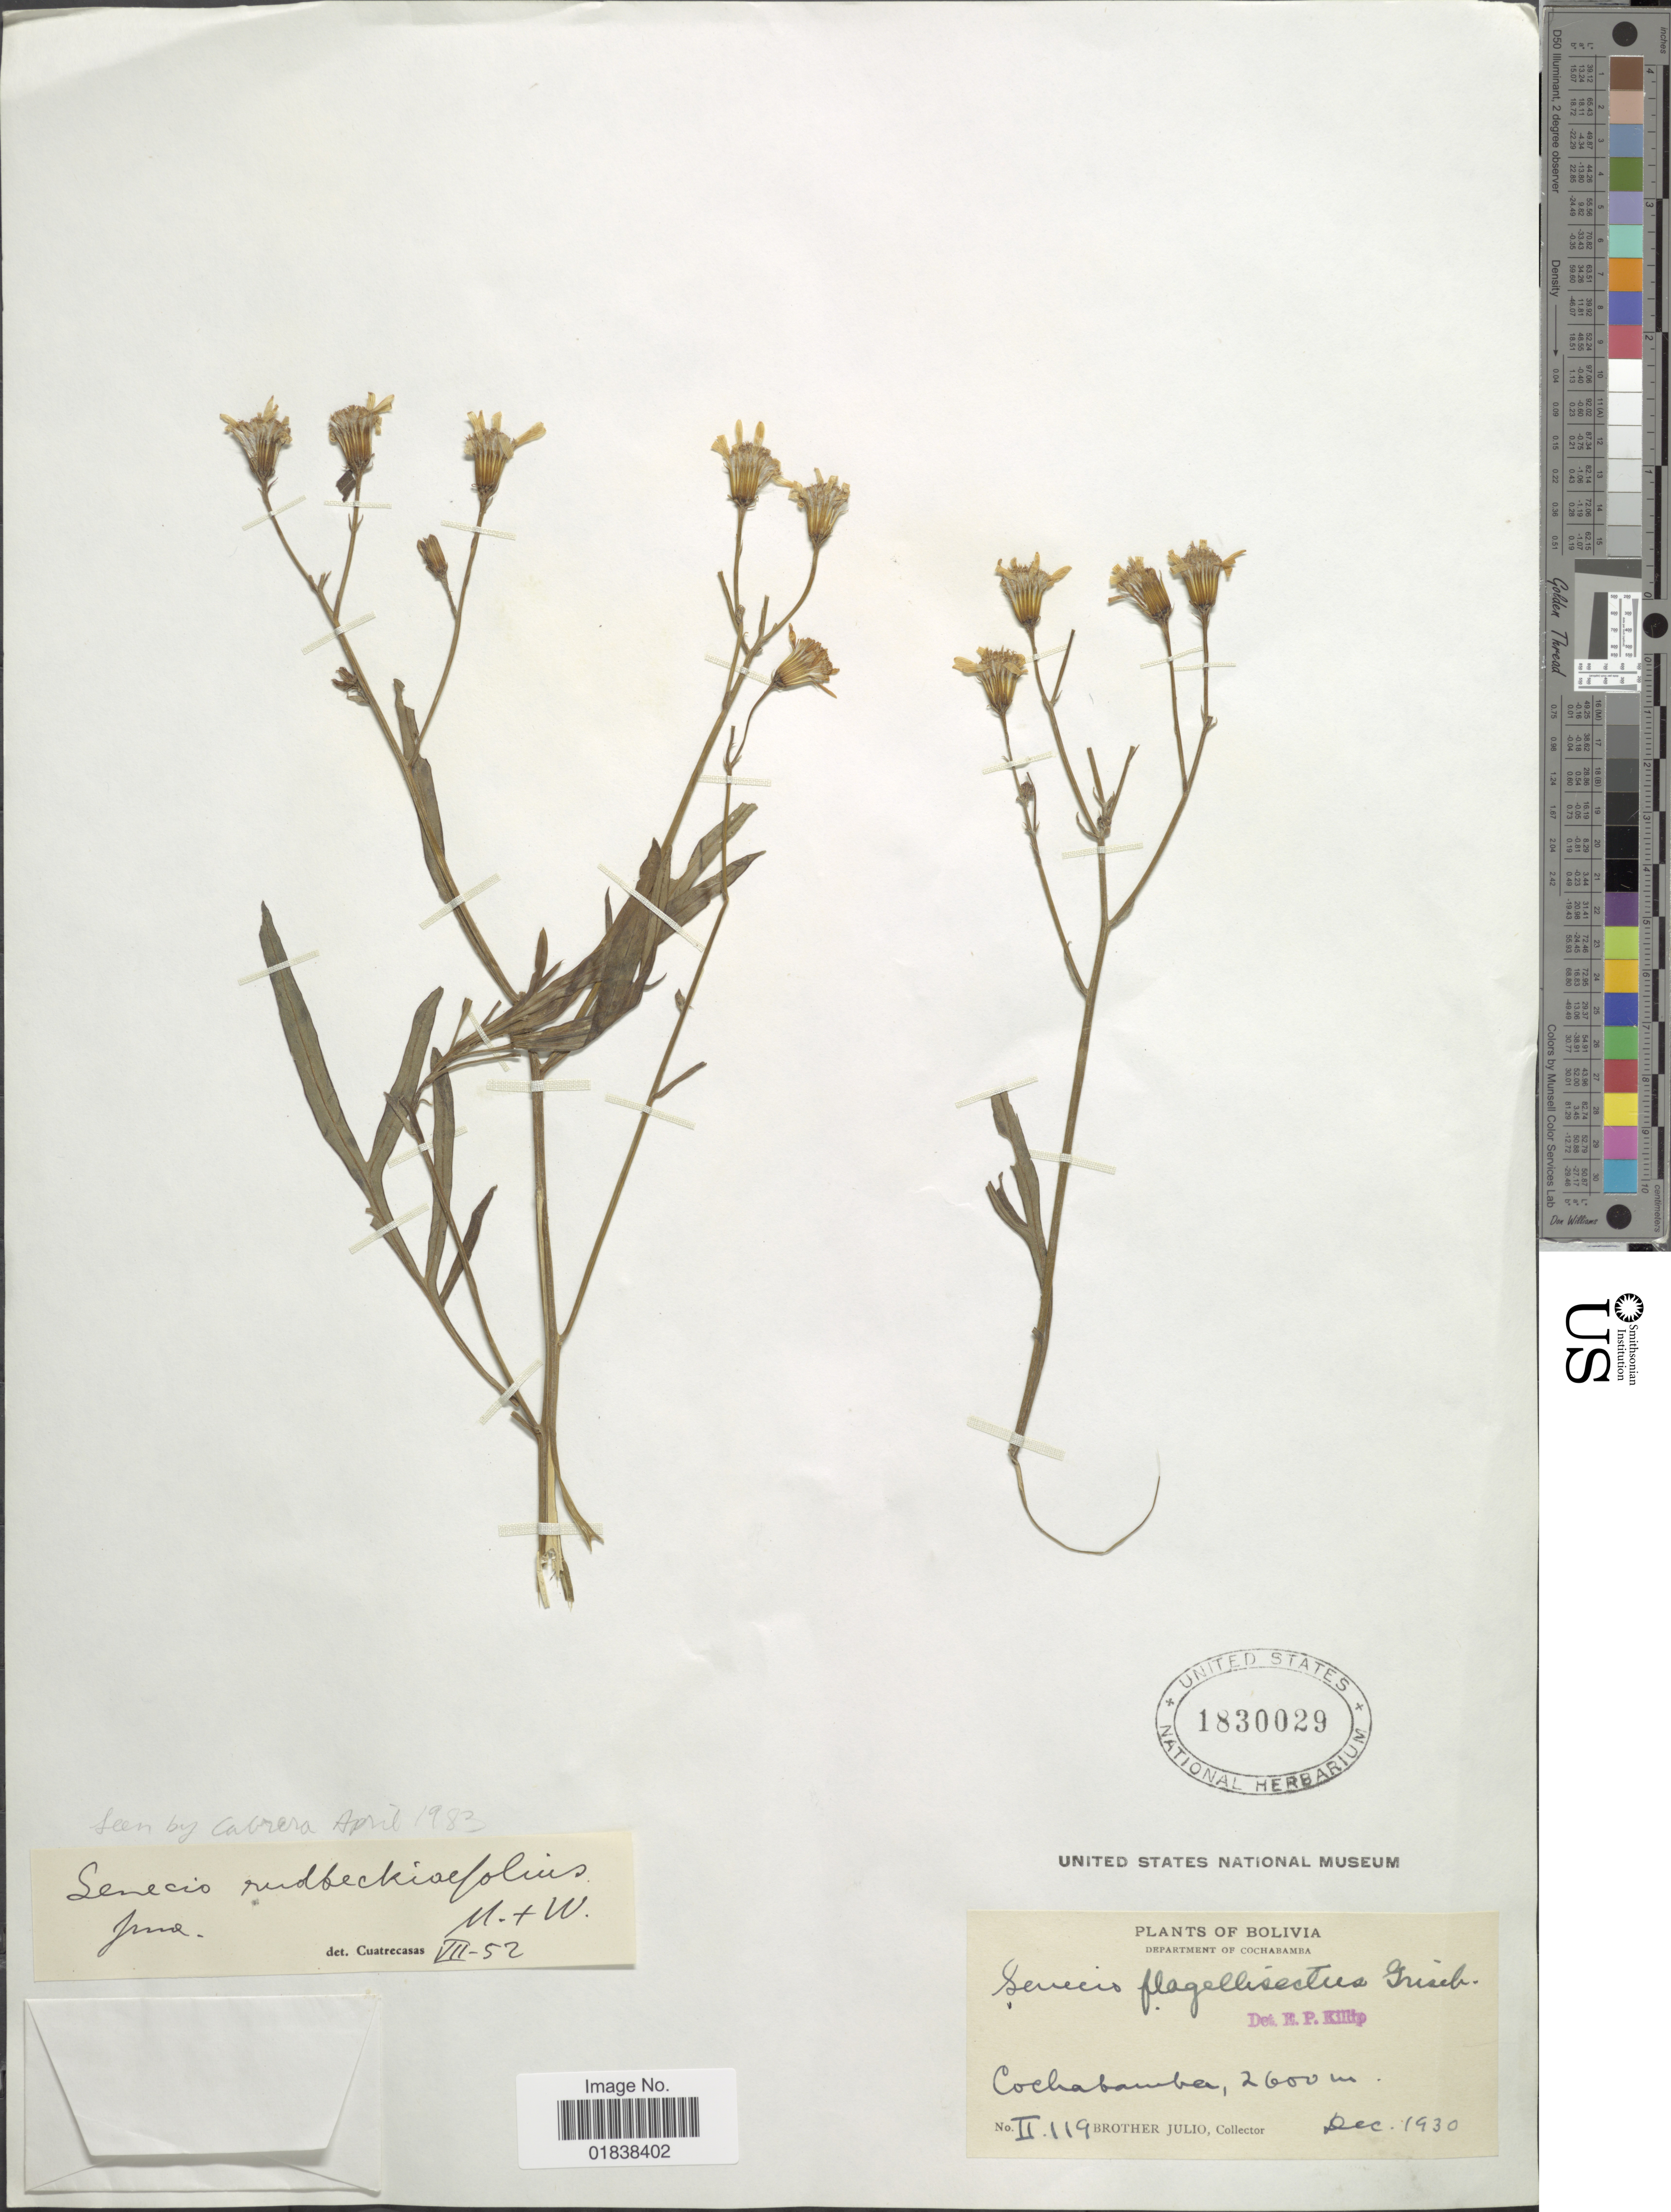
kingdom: Plantae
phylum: Tracheophyta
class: Magnoliopsida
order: Asterales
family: Asteraceae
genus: Senecio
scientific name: Senecio rudbeckiifolius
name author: Meyen & Walp.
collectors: Bro. Julio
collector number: I119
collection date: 1930-12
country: Bolivia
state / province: Cochabamba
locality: Cochabamba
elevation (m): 2600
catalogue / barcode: US 1830029